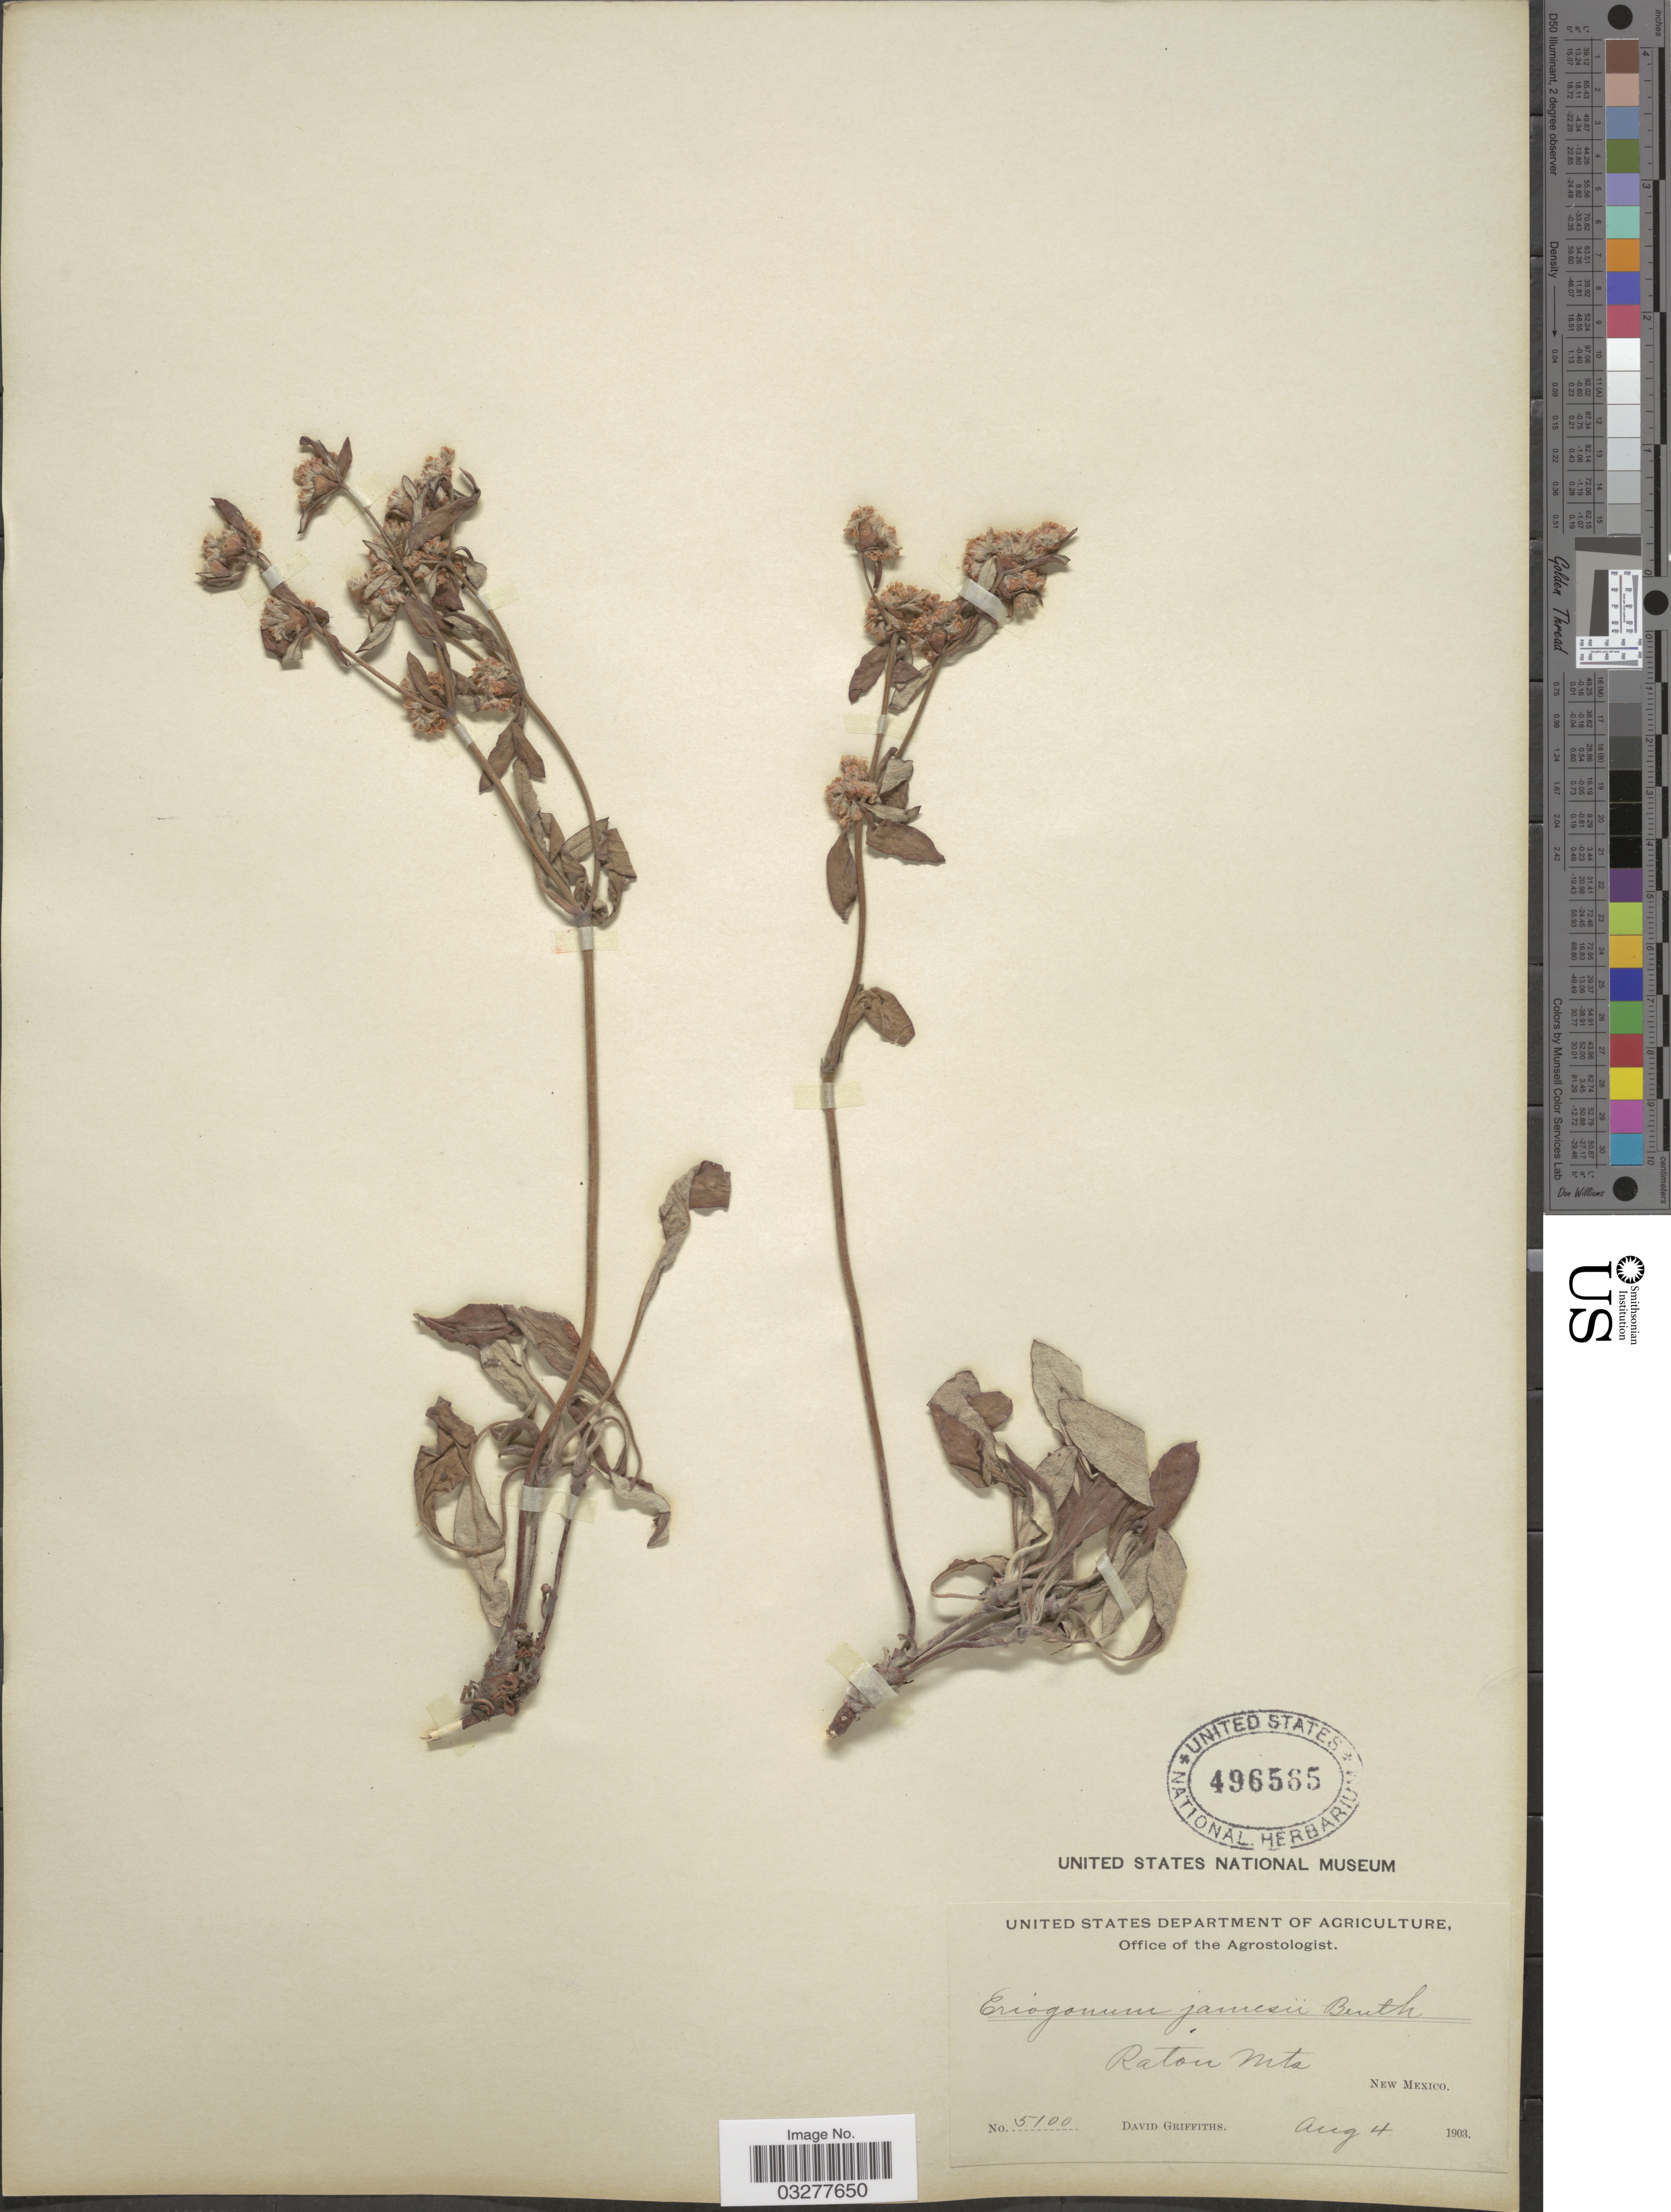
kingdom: Plantae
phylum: Tracheophyta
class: Magnoliopsida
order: Caryophyllales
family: Polygonaceae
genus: Eriogonum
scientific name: Eriogonum jamesii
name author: Benth.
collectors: D. Griffiths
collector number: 5100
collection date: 1903-08-04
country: United States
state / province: New Mexico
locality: Raton Mts.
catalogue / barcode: US 496565